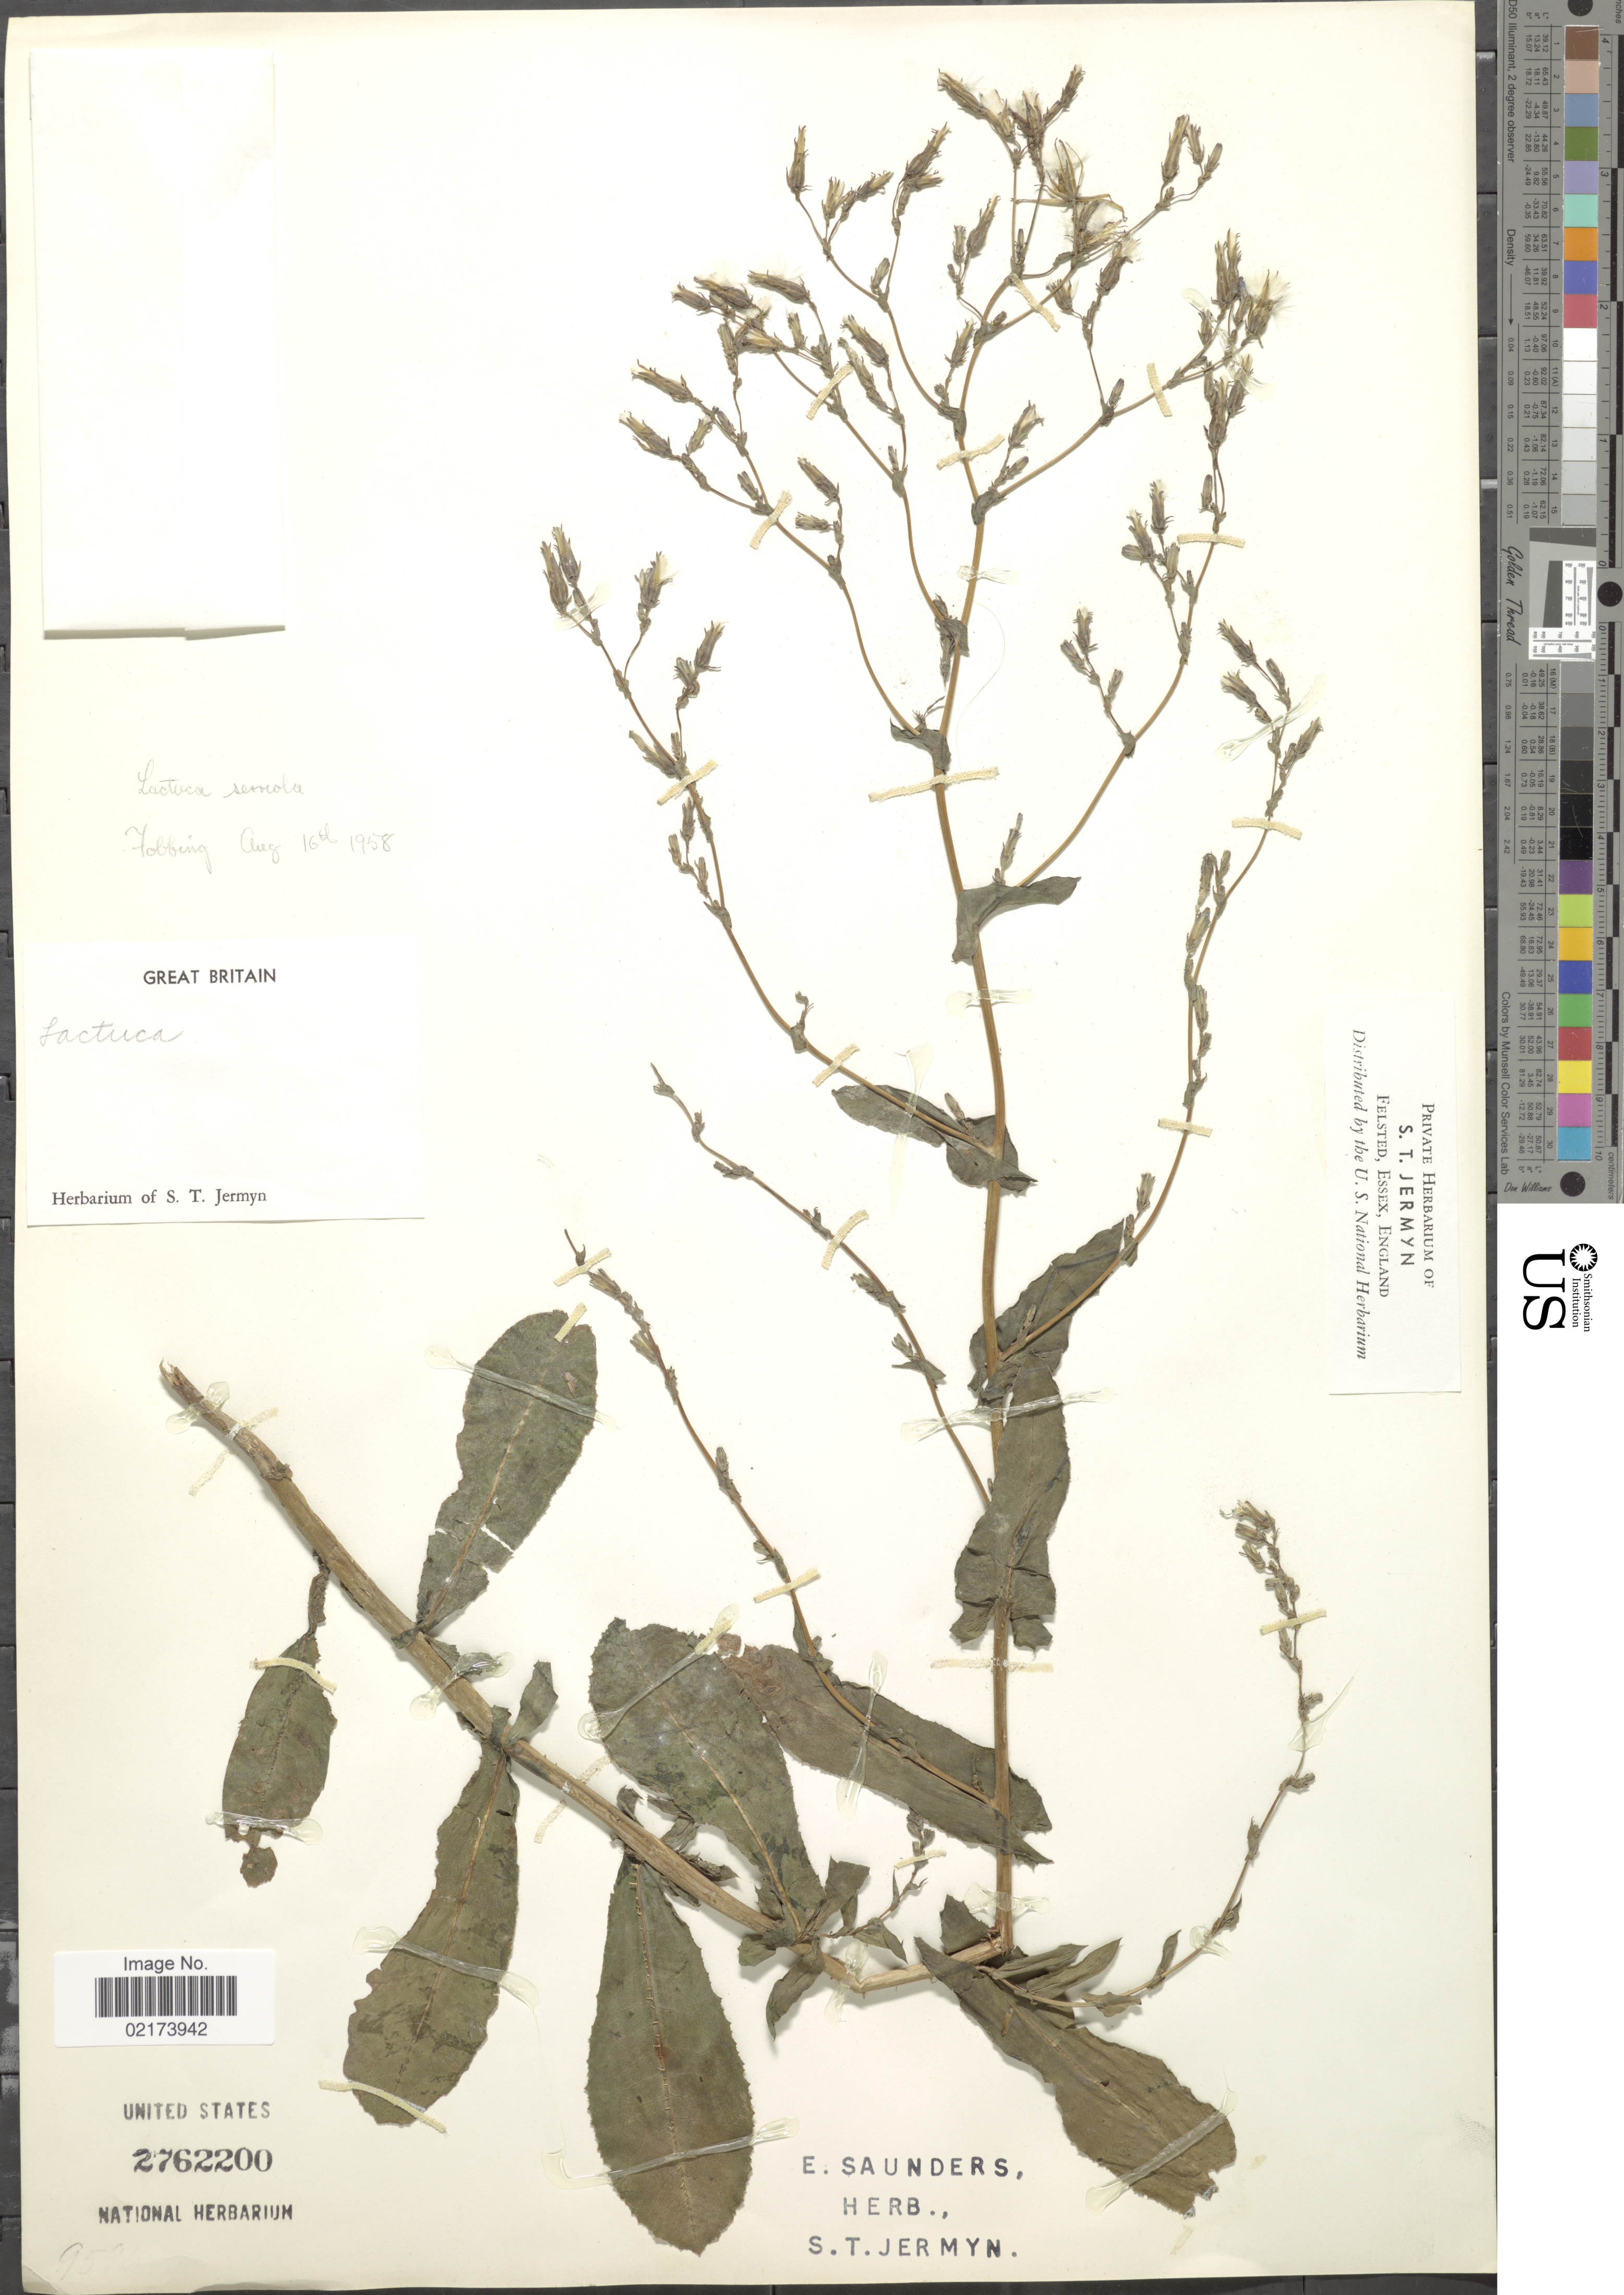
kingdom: Plantae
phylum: Tracheophyta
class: Magnoliopsida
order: Asterales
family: Asteraceae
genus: Lactuca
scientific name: Lactuca sp.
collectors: E. Saunders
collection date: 1958-08-16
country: United Kingdom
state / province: England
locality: Fobbing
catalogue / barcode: US 2762200